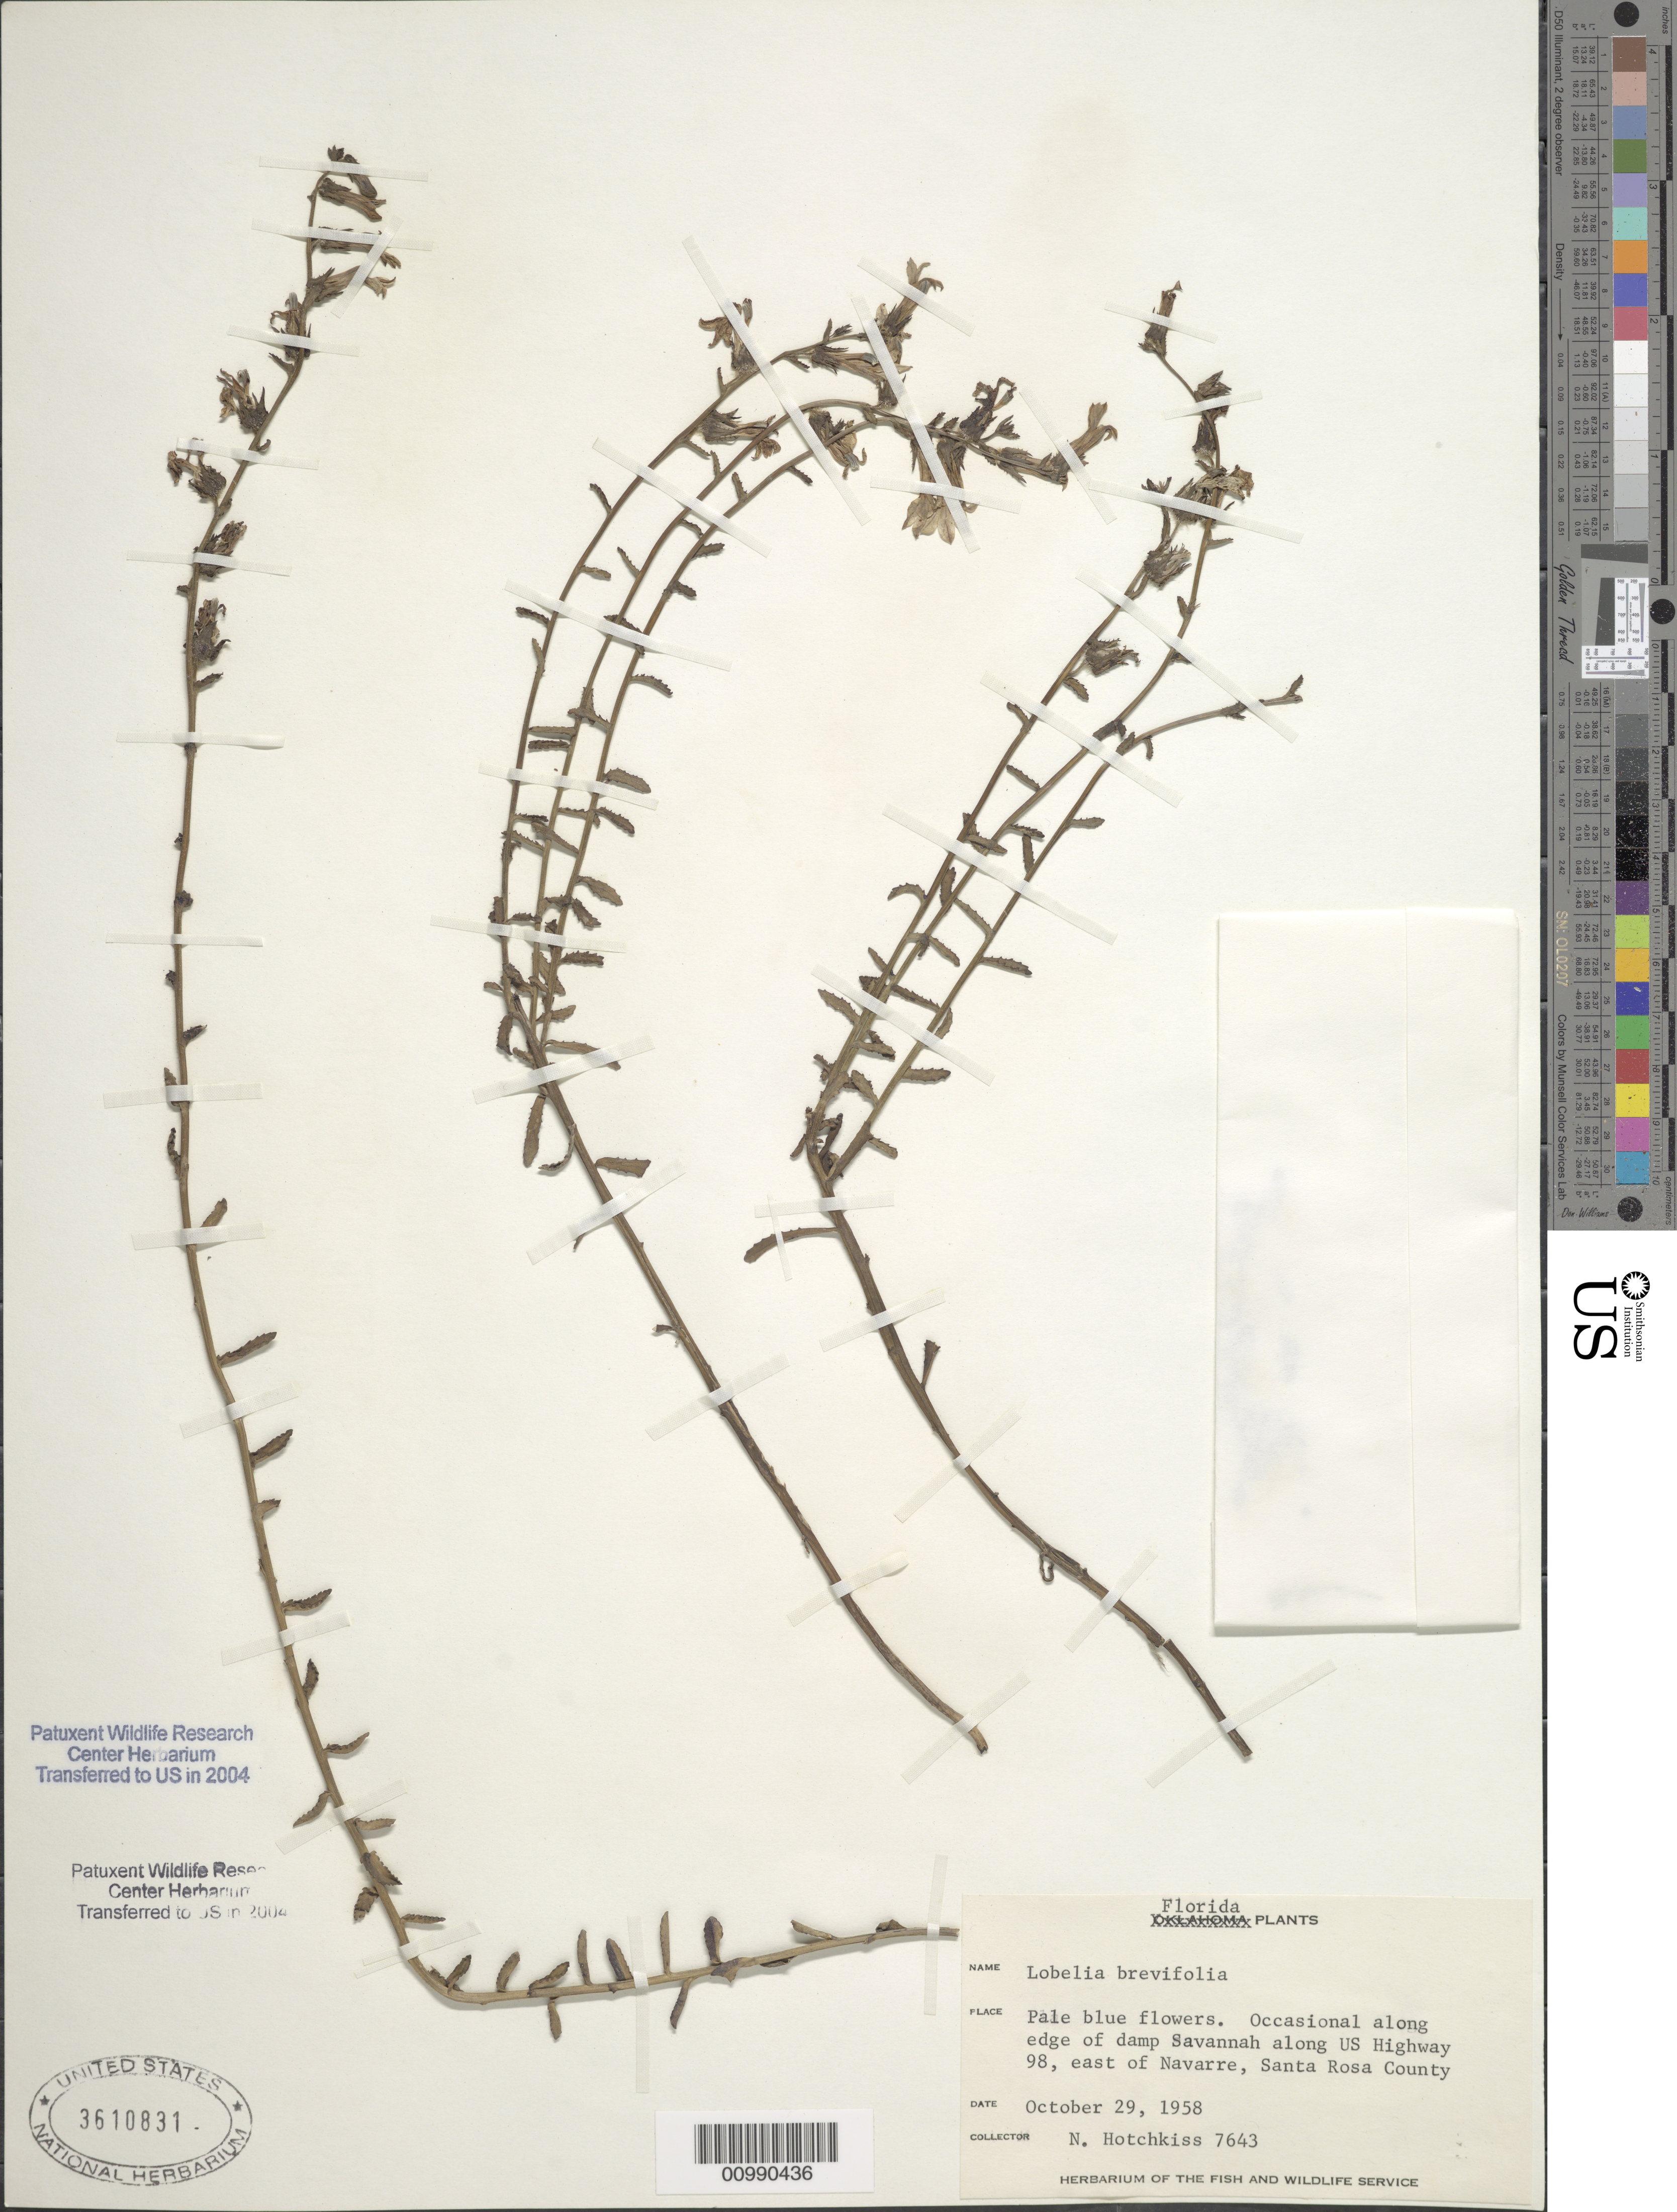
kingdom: Plantae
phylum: Tracheophyta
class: Magnoliopsida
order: Asterales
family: Campanulaceae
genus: Lobelia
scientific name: Lobelia brevifolia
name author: Nutt. ex A. DC.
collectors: N. Hotchkiss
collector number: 7643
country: United States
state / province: Florida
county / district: Santa Rosa County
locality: Along US Highway 98, E of Navarre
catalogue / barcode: US 3610831